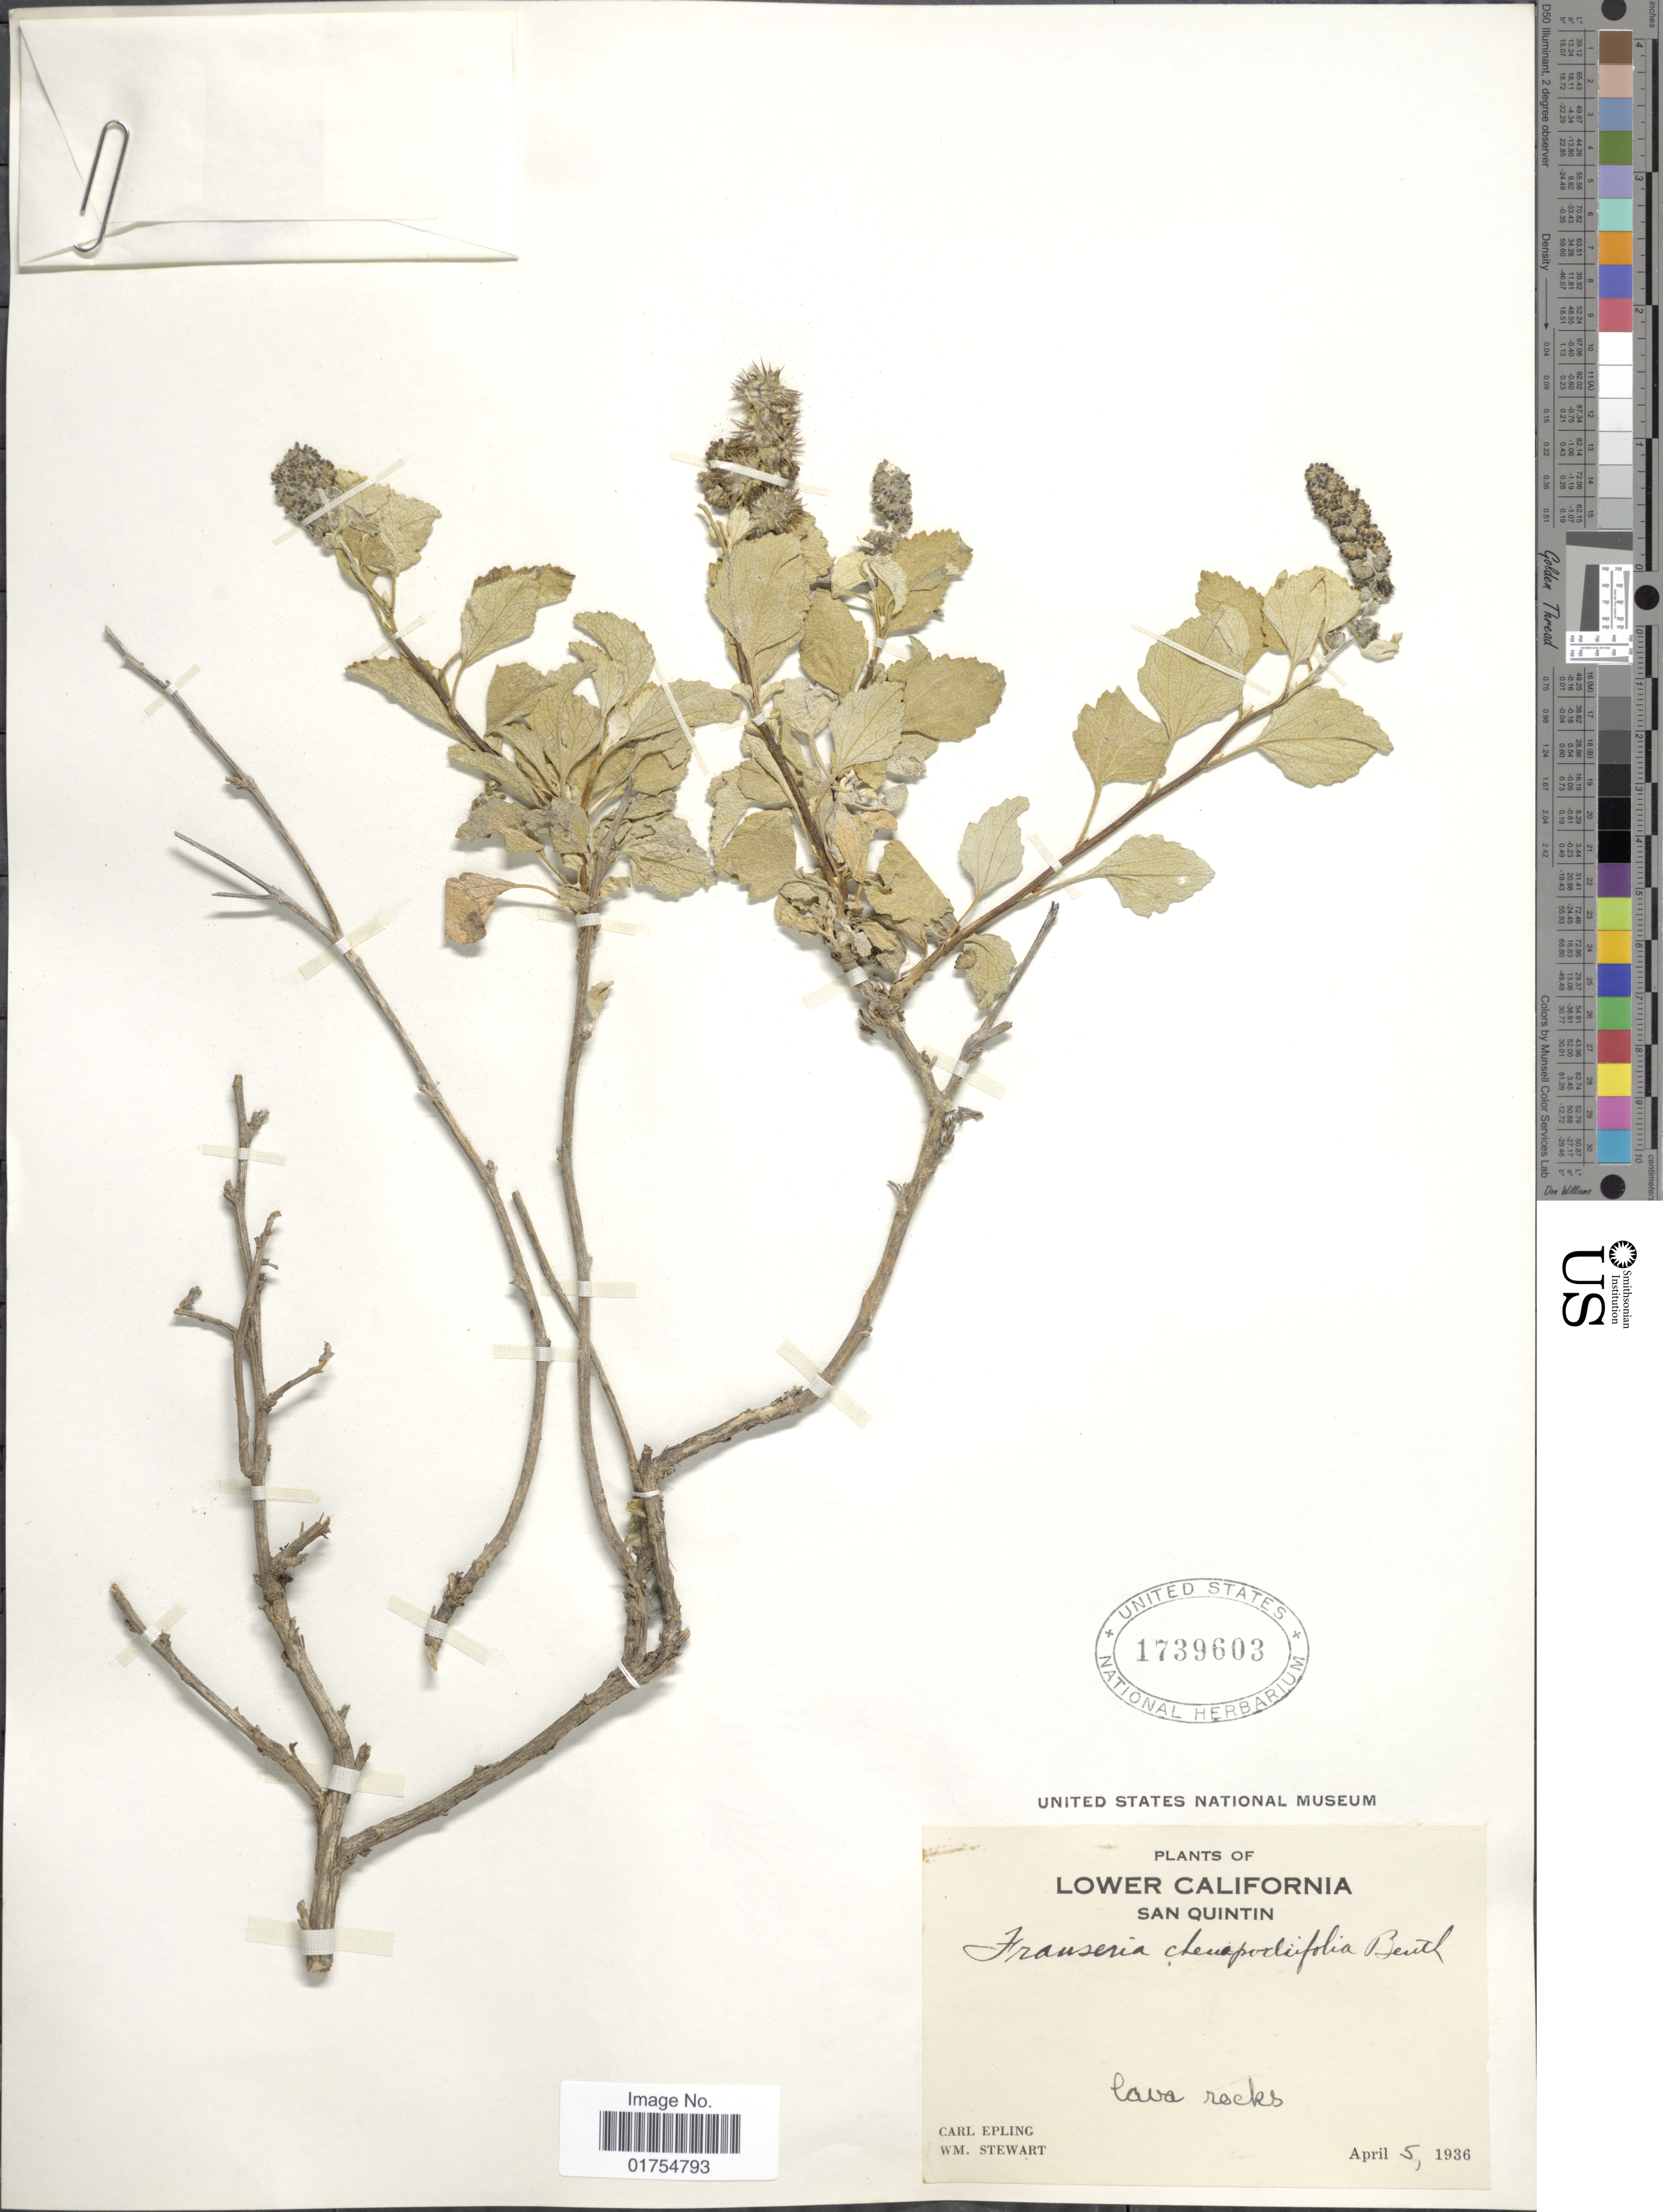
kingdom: Plantae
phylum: Tracheophyta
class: Magnoliopsida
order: Asterales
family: Asteraceae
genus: Franseria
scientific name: Franseria chenopodiifolia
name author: Benth.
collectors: C. C. Epling & W. Stewart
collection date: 1936-04-05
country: Mexico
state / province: Baja California Norte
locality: Lower California. San Quintin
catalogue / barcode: US 1739603